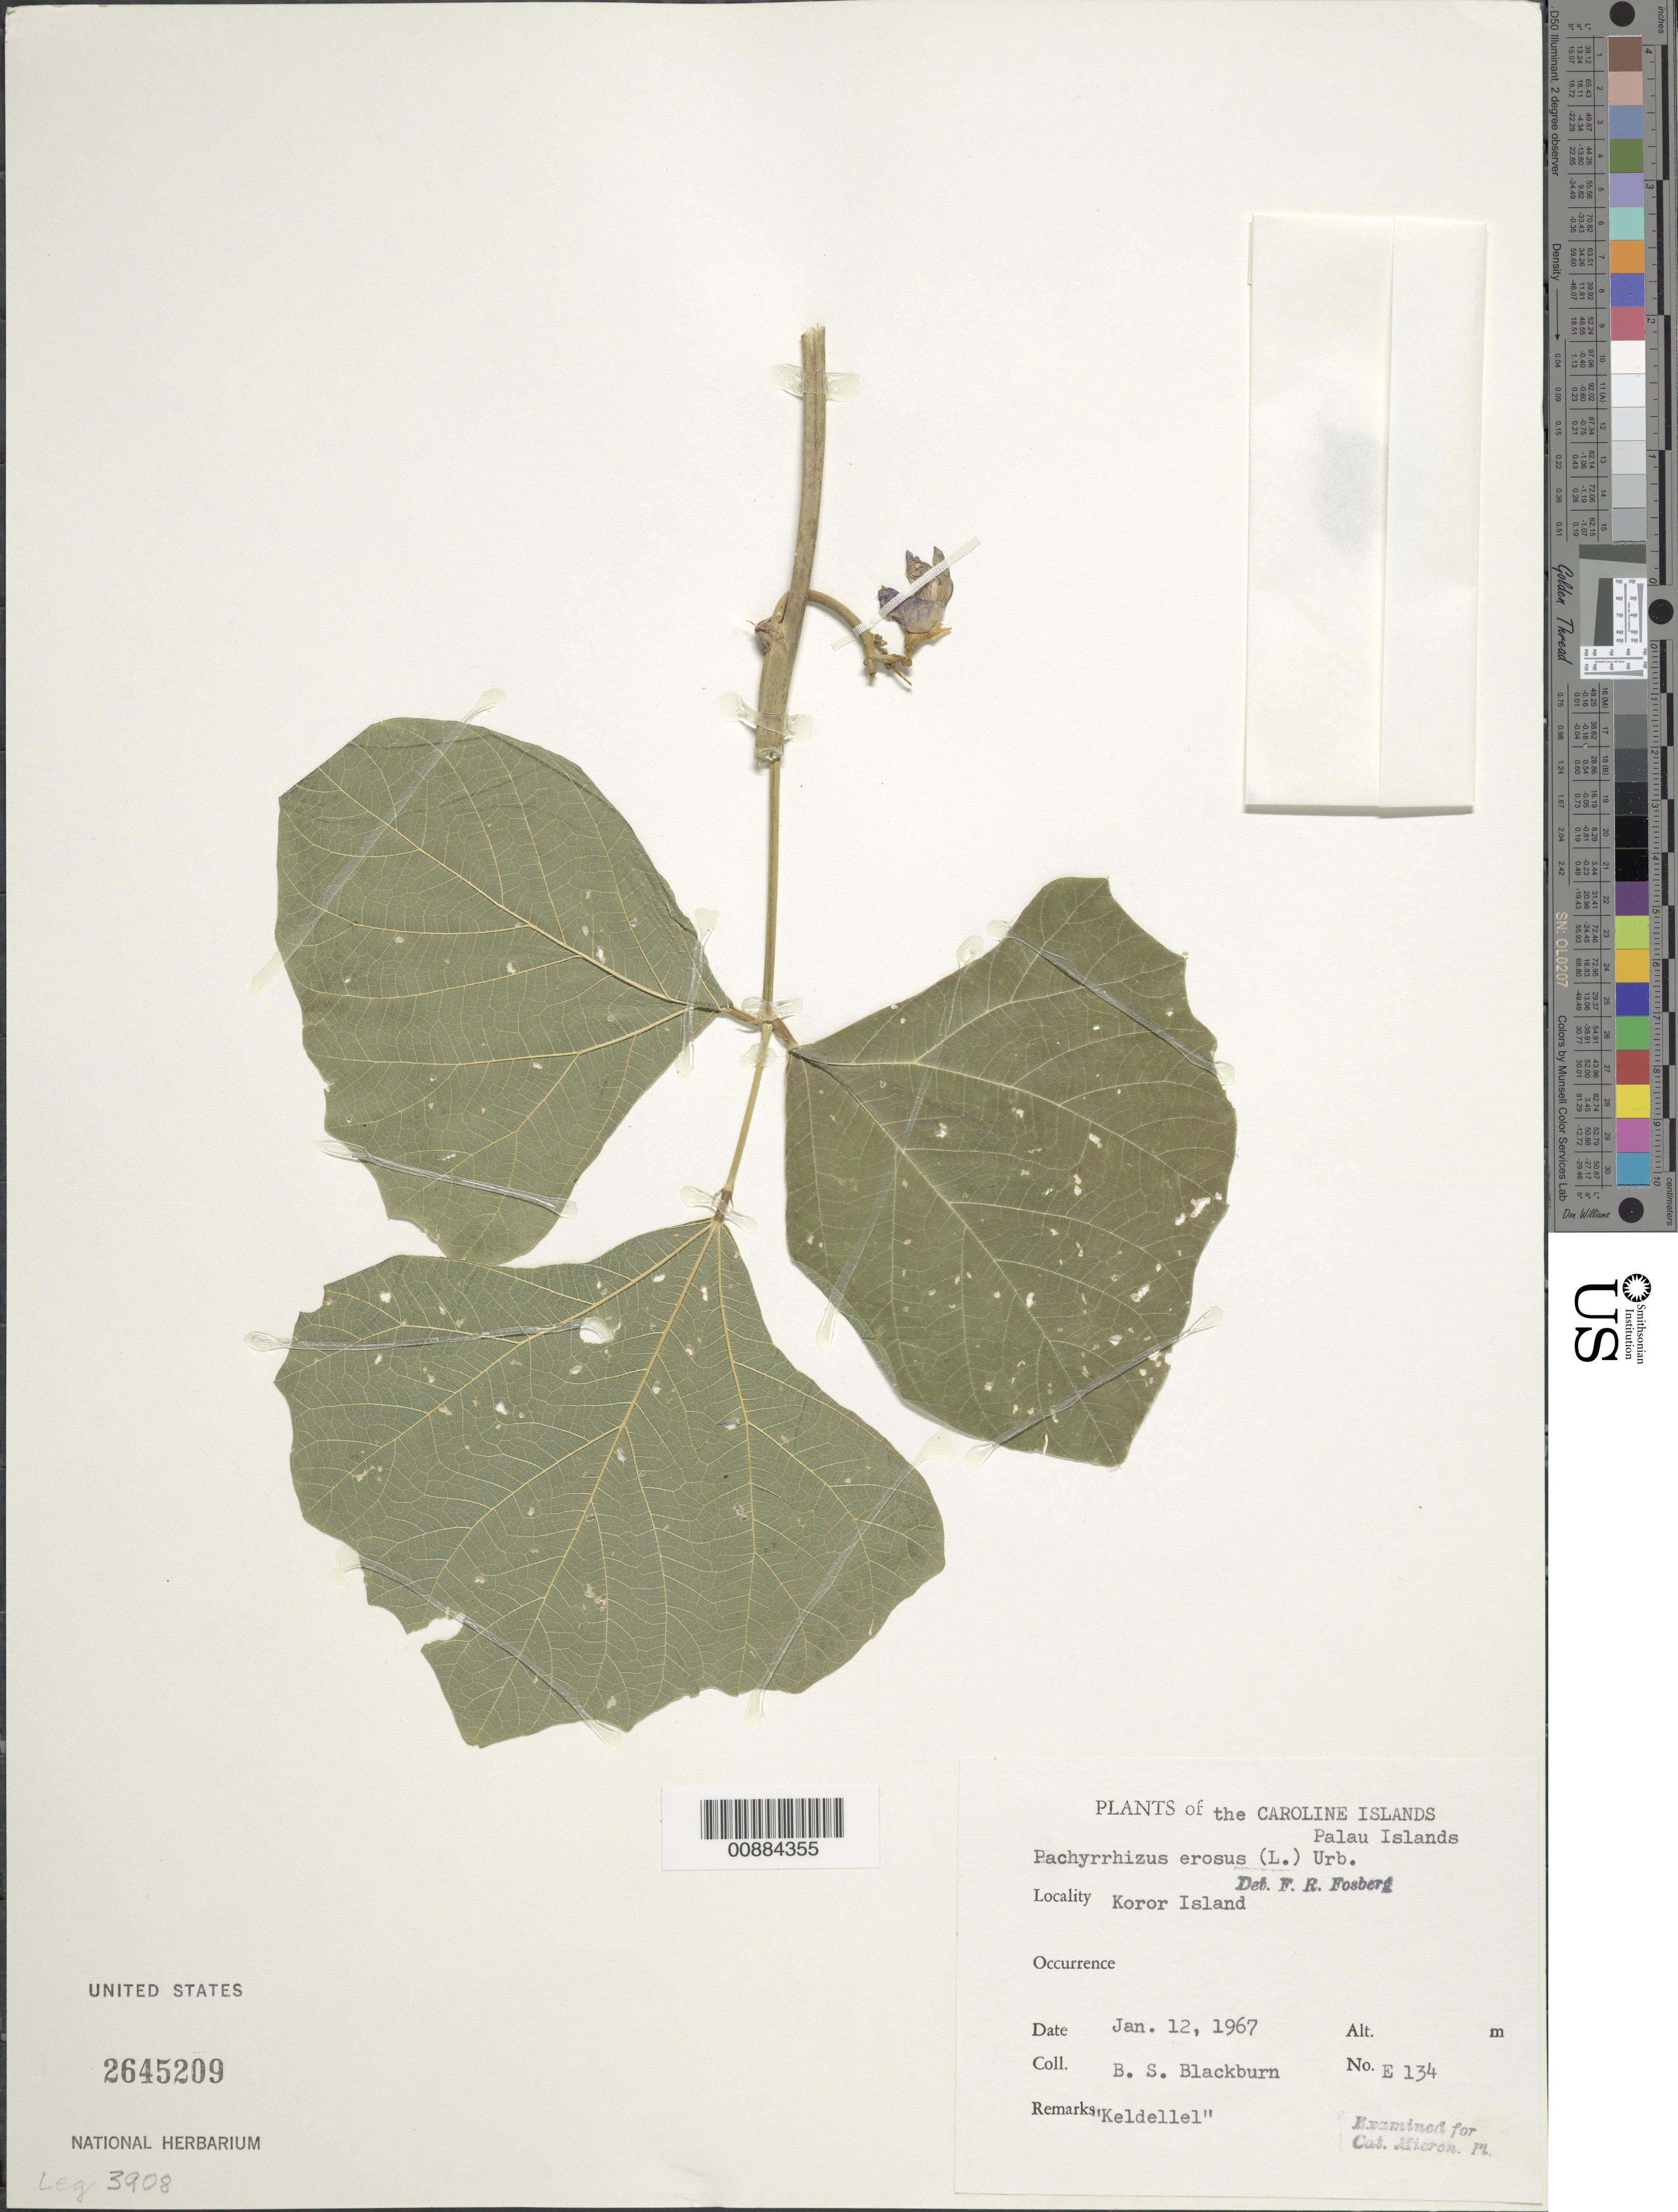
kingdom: Plantae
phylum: Tracheophyta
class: Magnoliopsida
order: Fabales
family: Fabaceae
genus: Pachyrhizus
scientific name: Pachyrhizus erosus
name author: (L.) Urb.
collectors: B. S. Blackburn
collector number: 134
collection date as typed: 12 Jan 1967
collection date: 1967-01-12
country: Palau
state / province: Koror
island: Oreor (Koror)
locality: Koror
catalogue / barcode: US 2645209